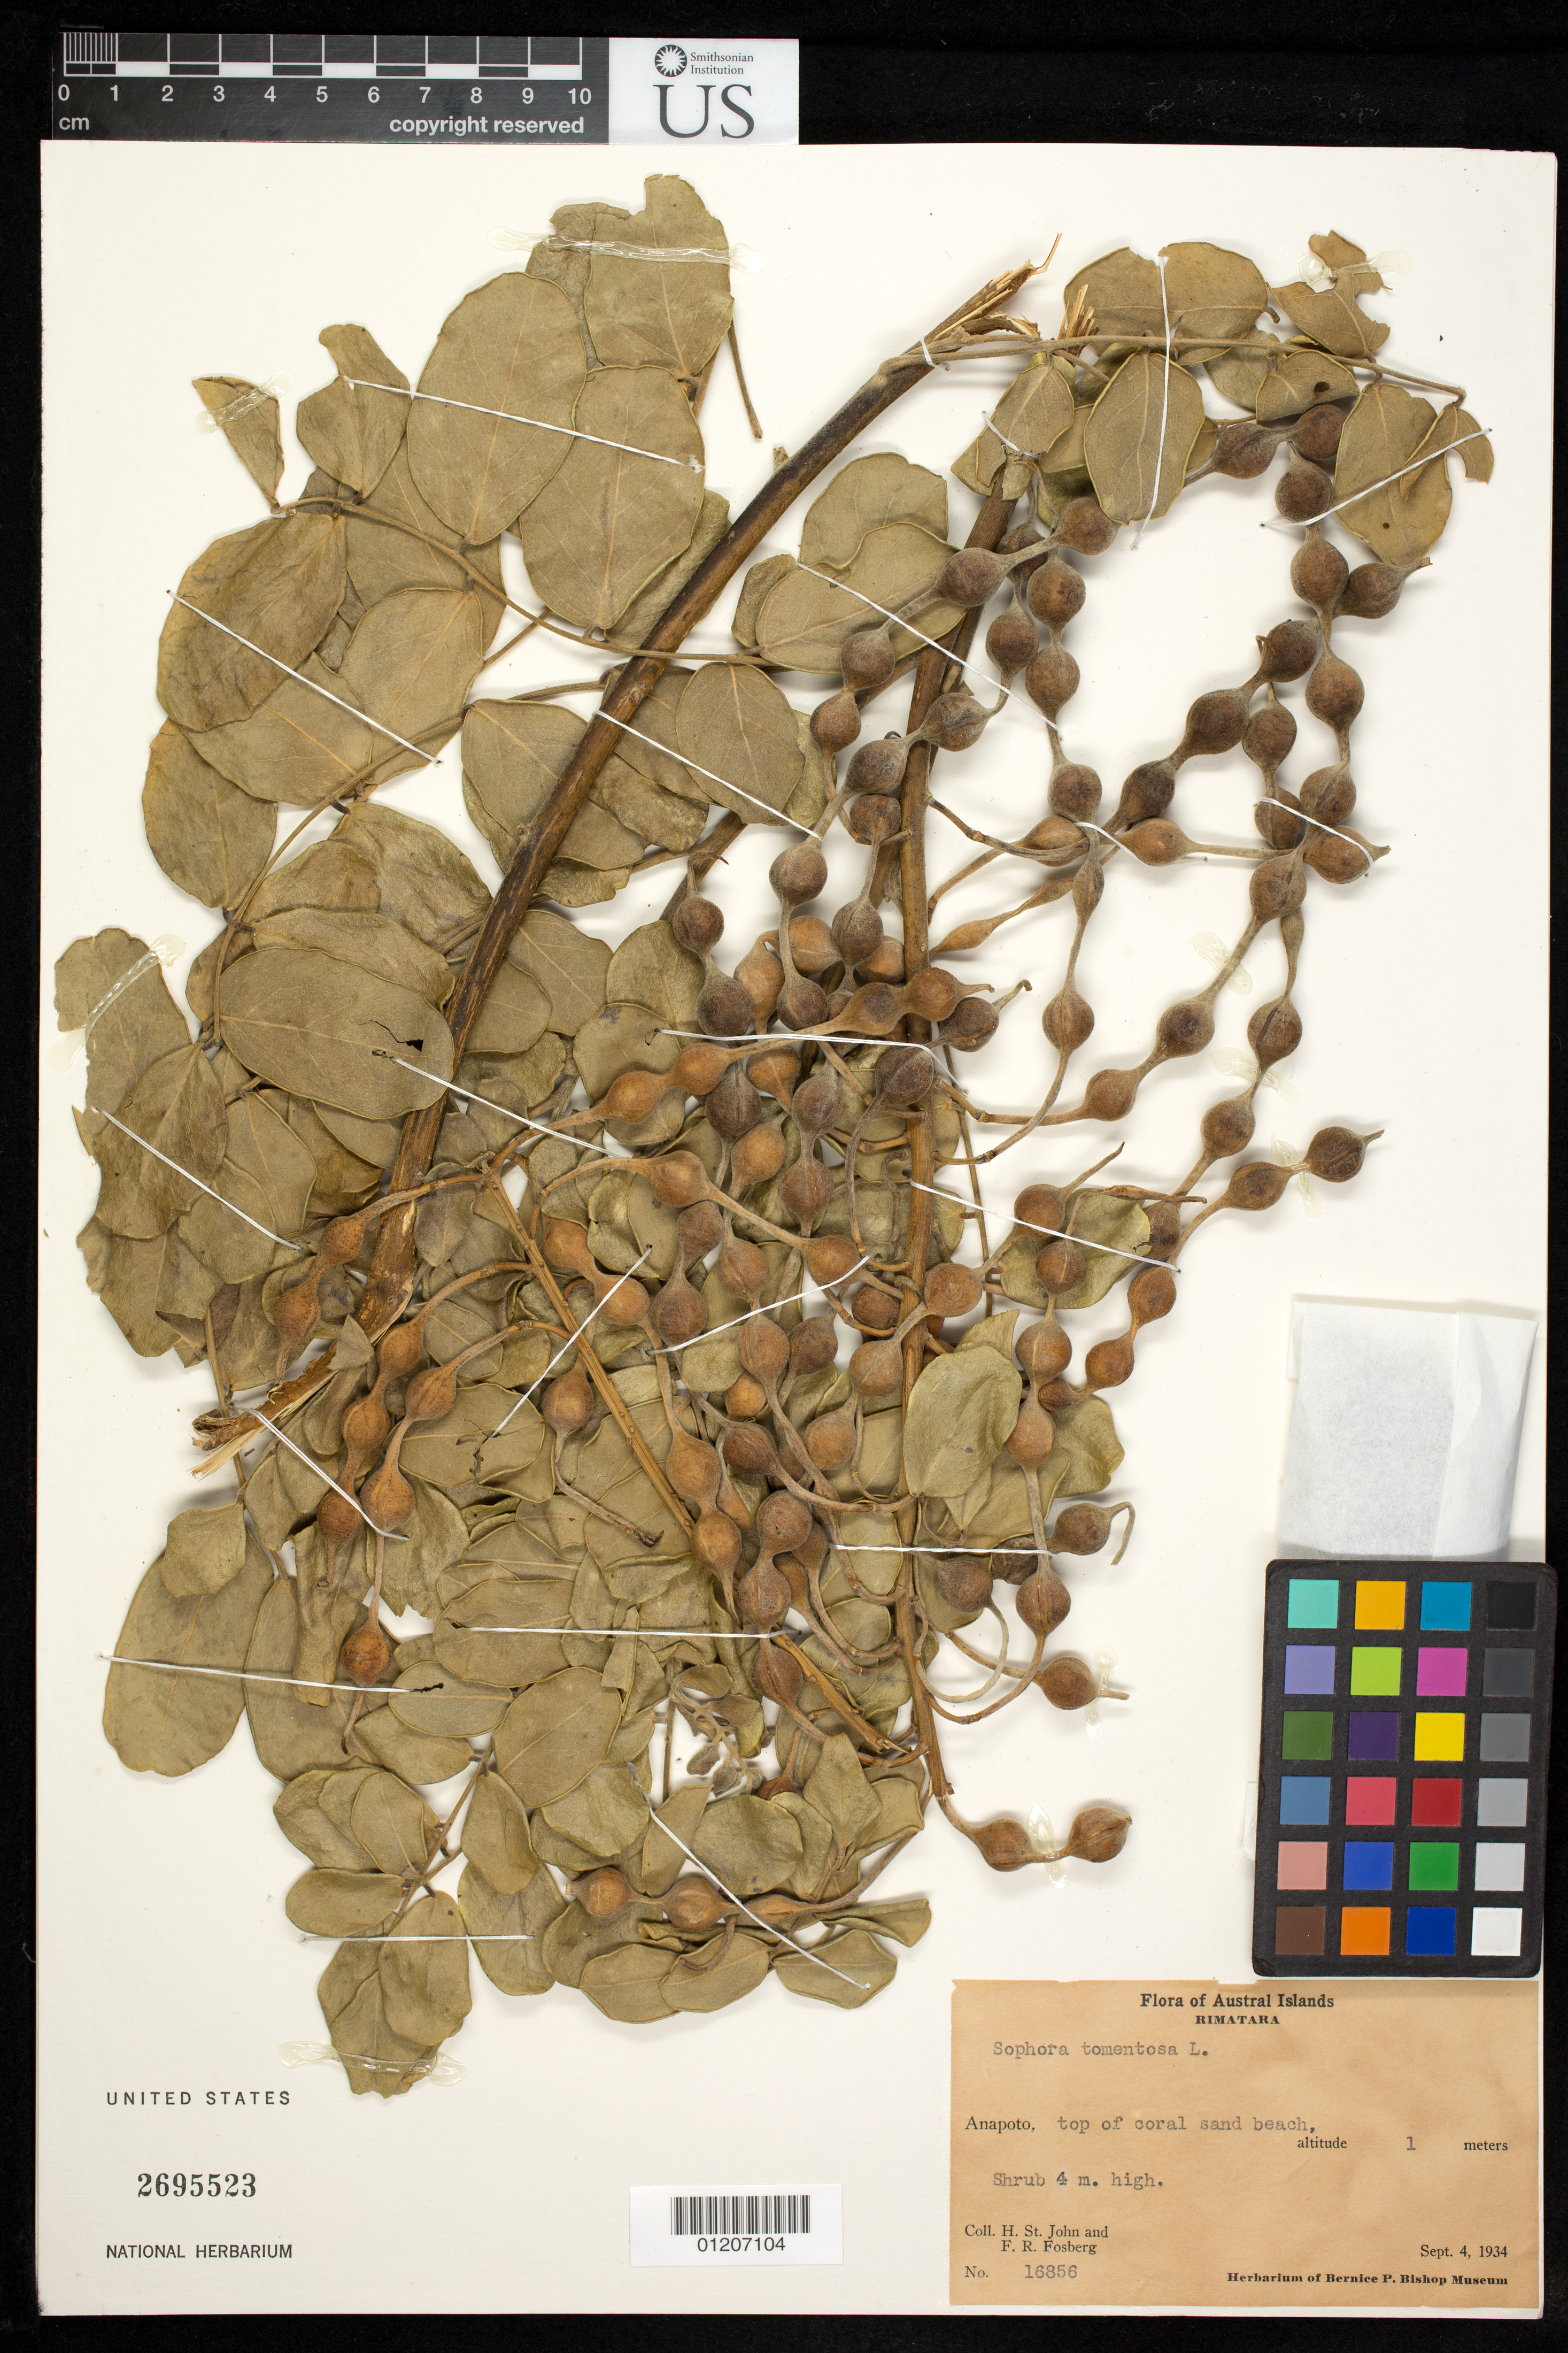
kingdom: Plantae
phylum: Tracheophyta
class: Magnoliopsida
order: Fabales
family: Fabaceae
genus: Sophora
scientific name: Sophora tomentosa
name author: L.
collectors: H. St. John & F. R. Fosberg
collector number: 16856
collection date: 1934-09-04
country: French Polynesia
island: Rimatara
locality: Anapoto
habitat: top of coral sand beach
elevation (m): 1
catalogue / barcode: US 2695523